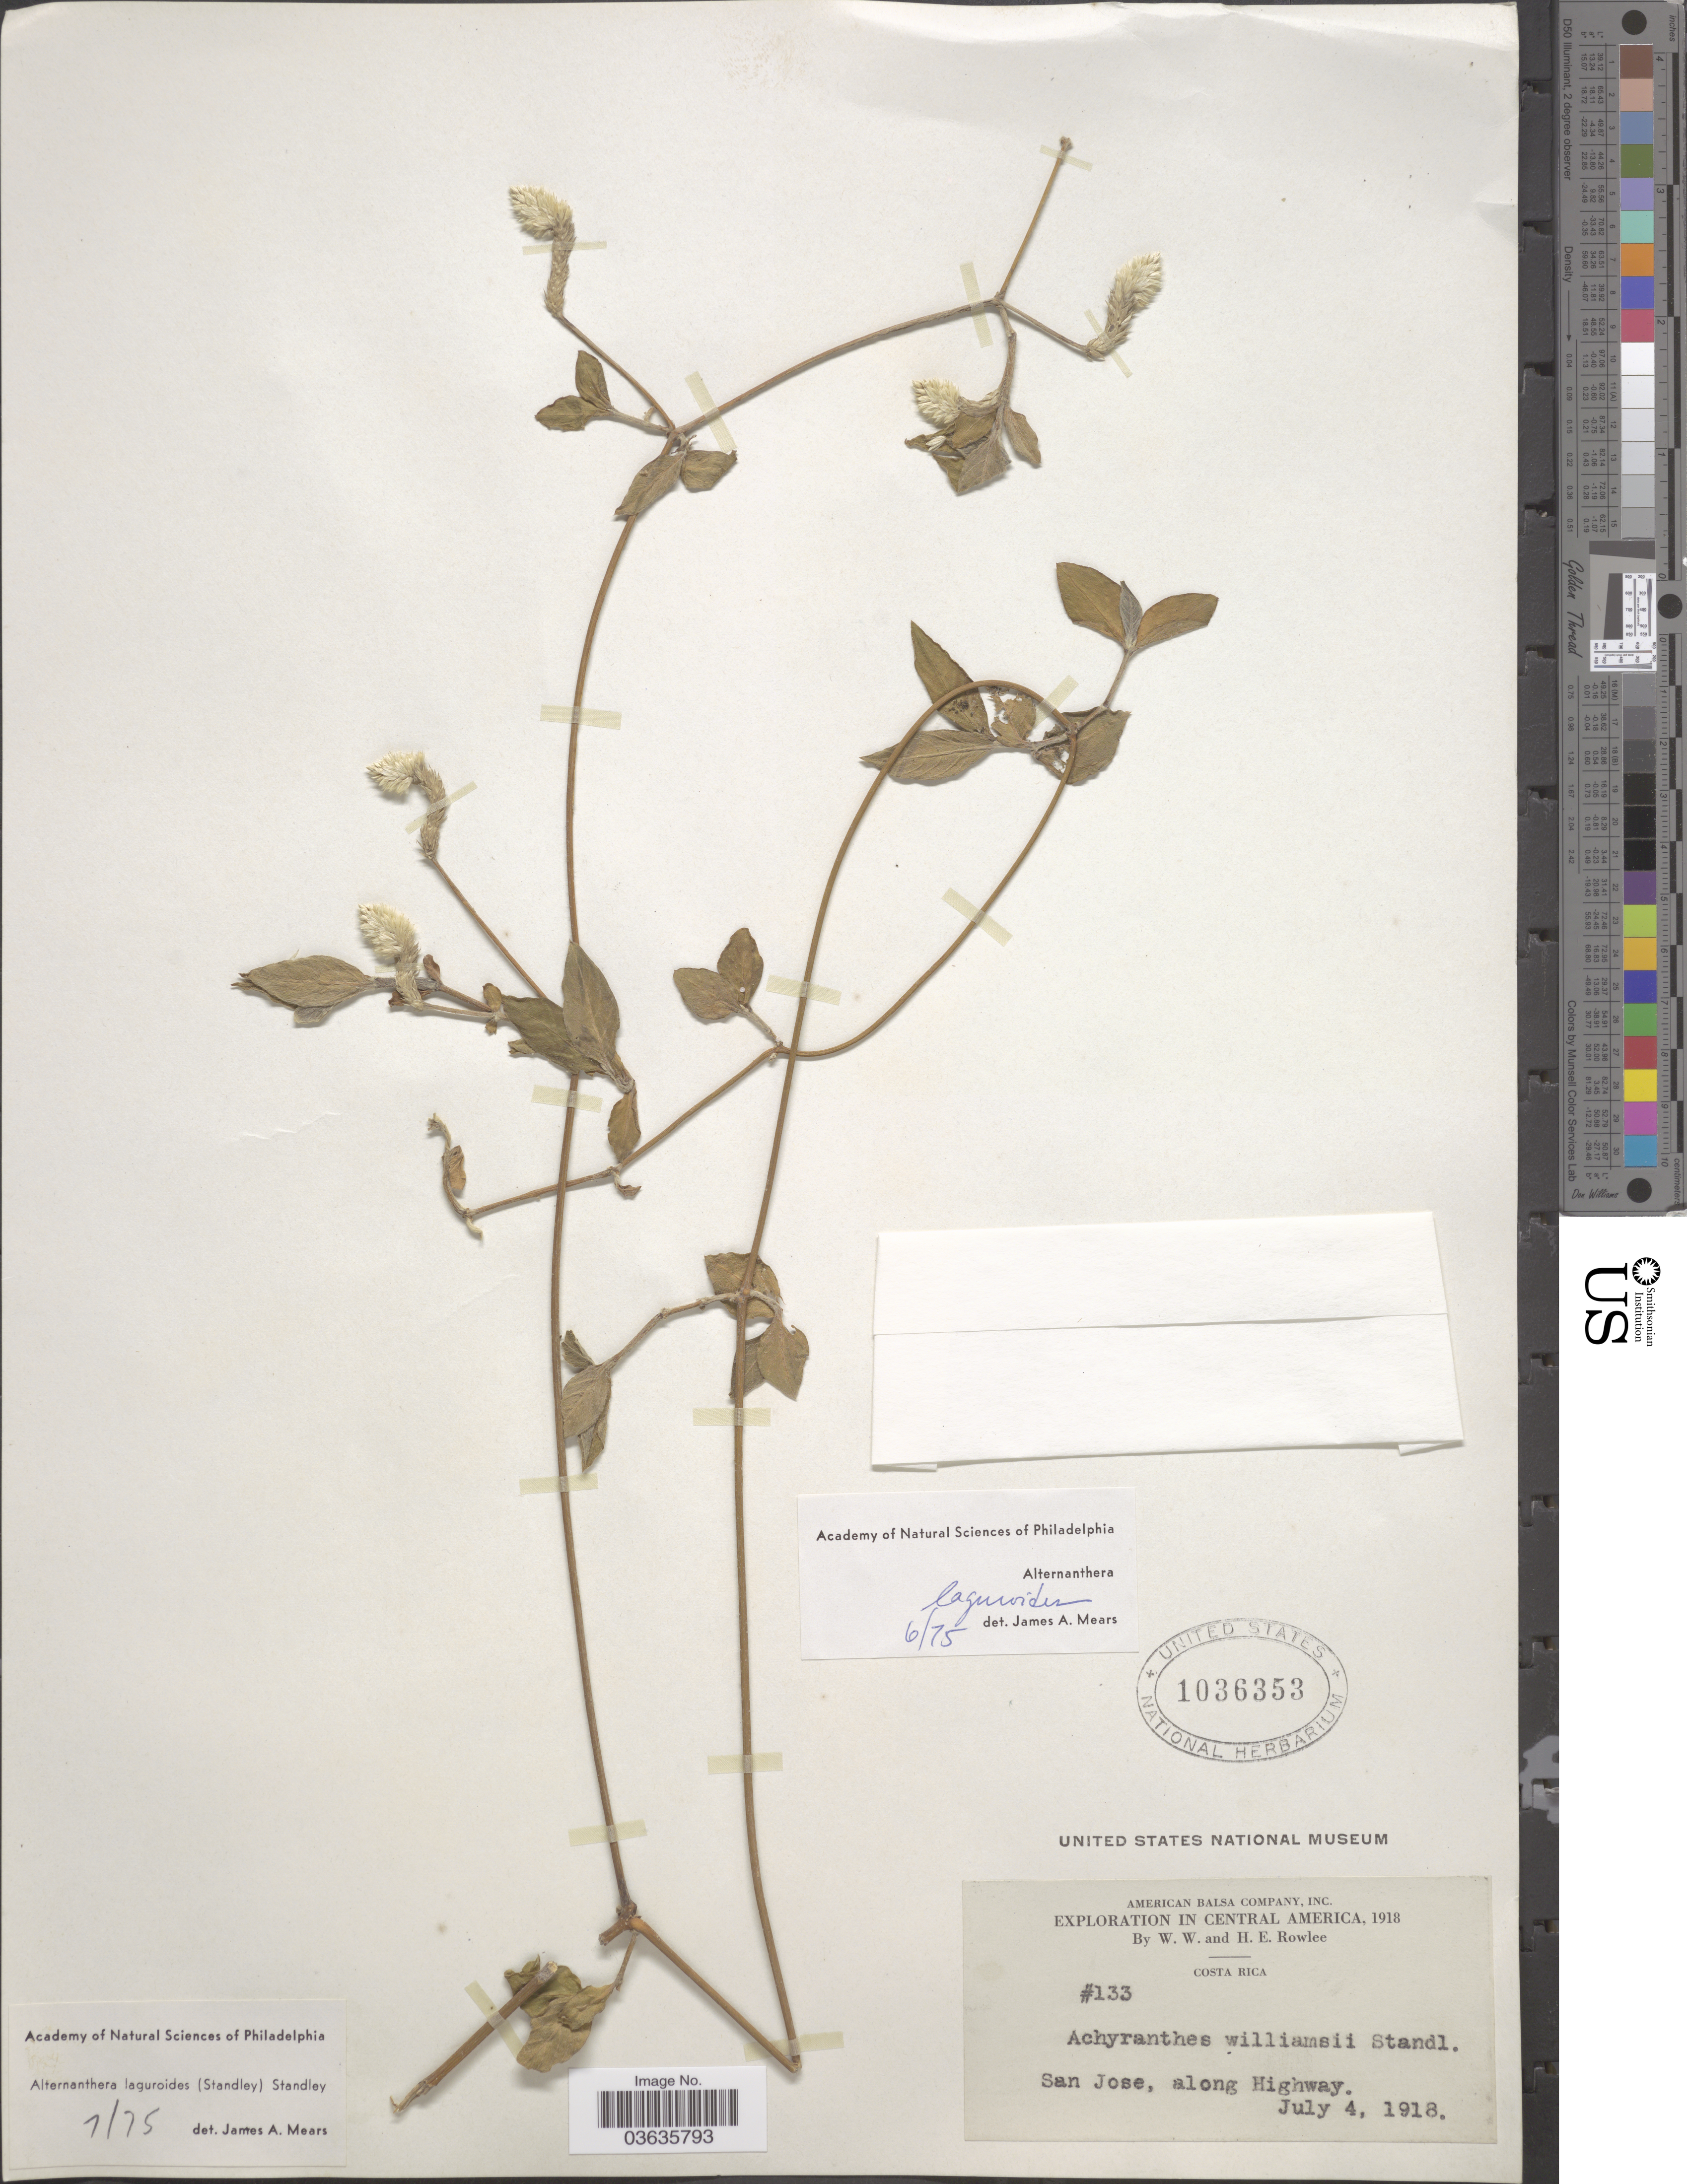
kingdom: Plantae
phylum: Tracheophyta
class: Magnoliopsida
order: Caryophyllales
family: Amaranthaceae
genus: Alternanthera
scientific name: Alternanthera laguroides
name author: (Standl.) Standl.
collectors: W. W. Rowlee & H. E. Rowlee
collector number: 133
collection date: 1918-07-04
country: Costa Rica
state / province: San José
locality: Along Highway.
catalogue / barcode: US 1036353